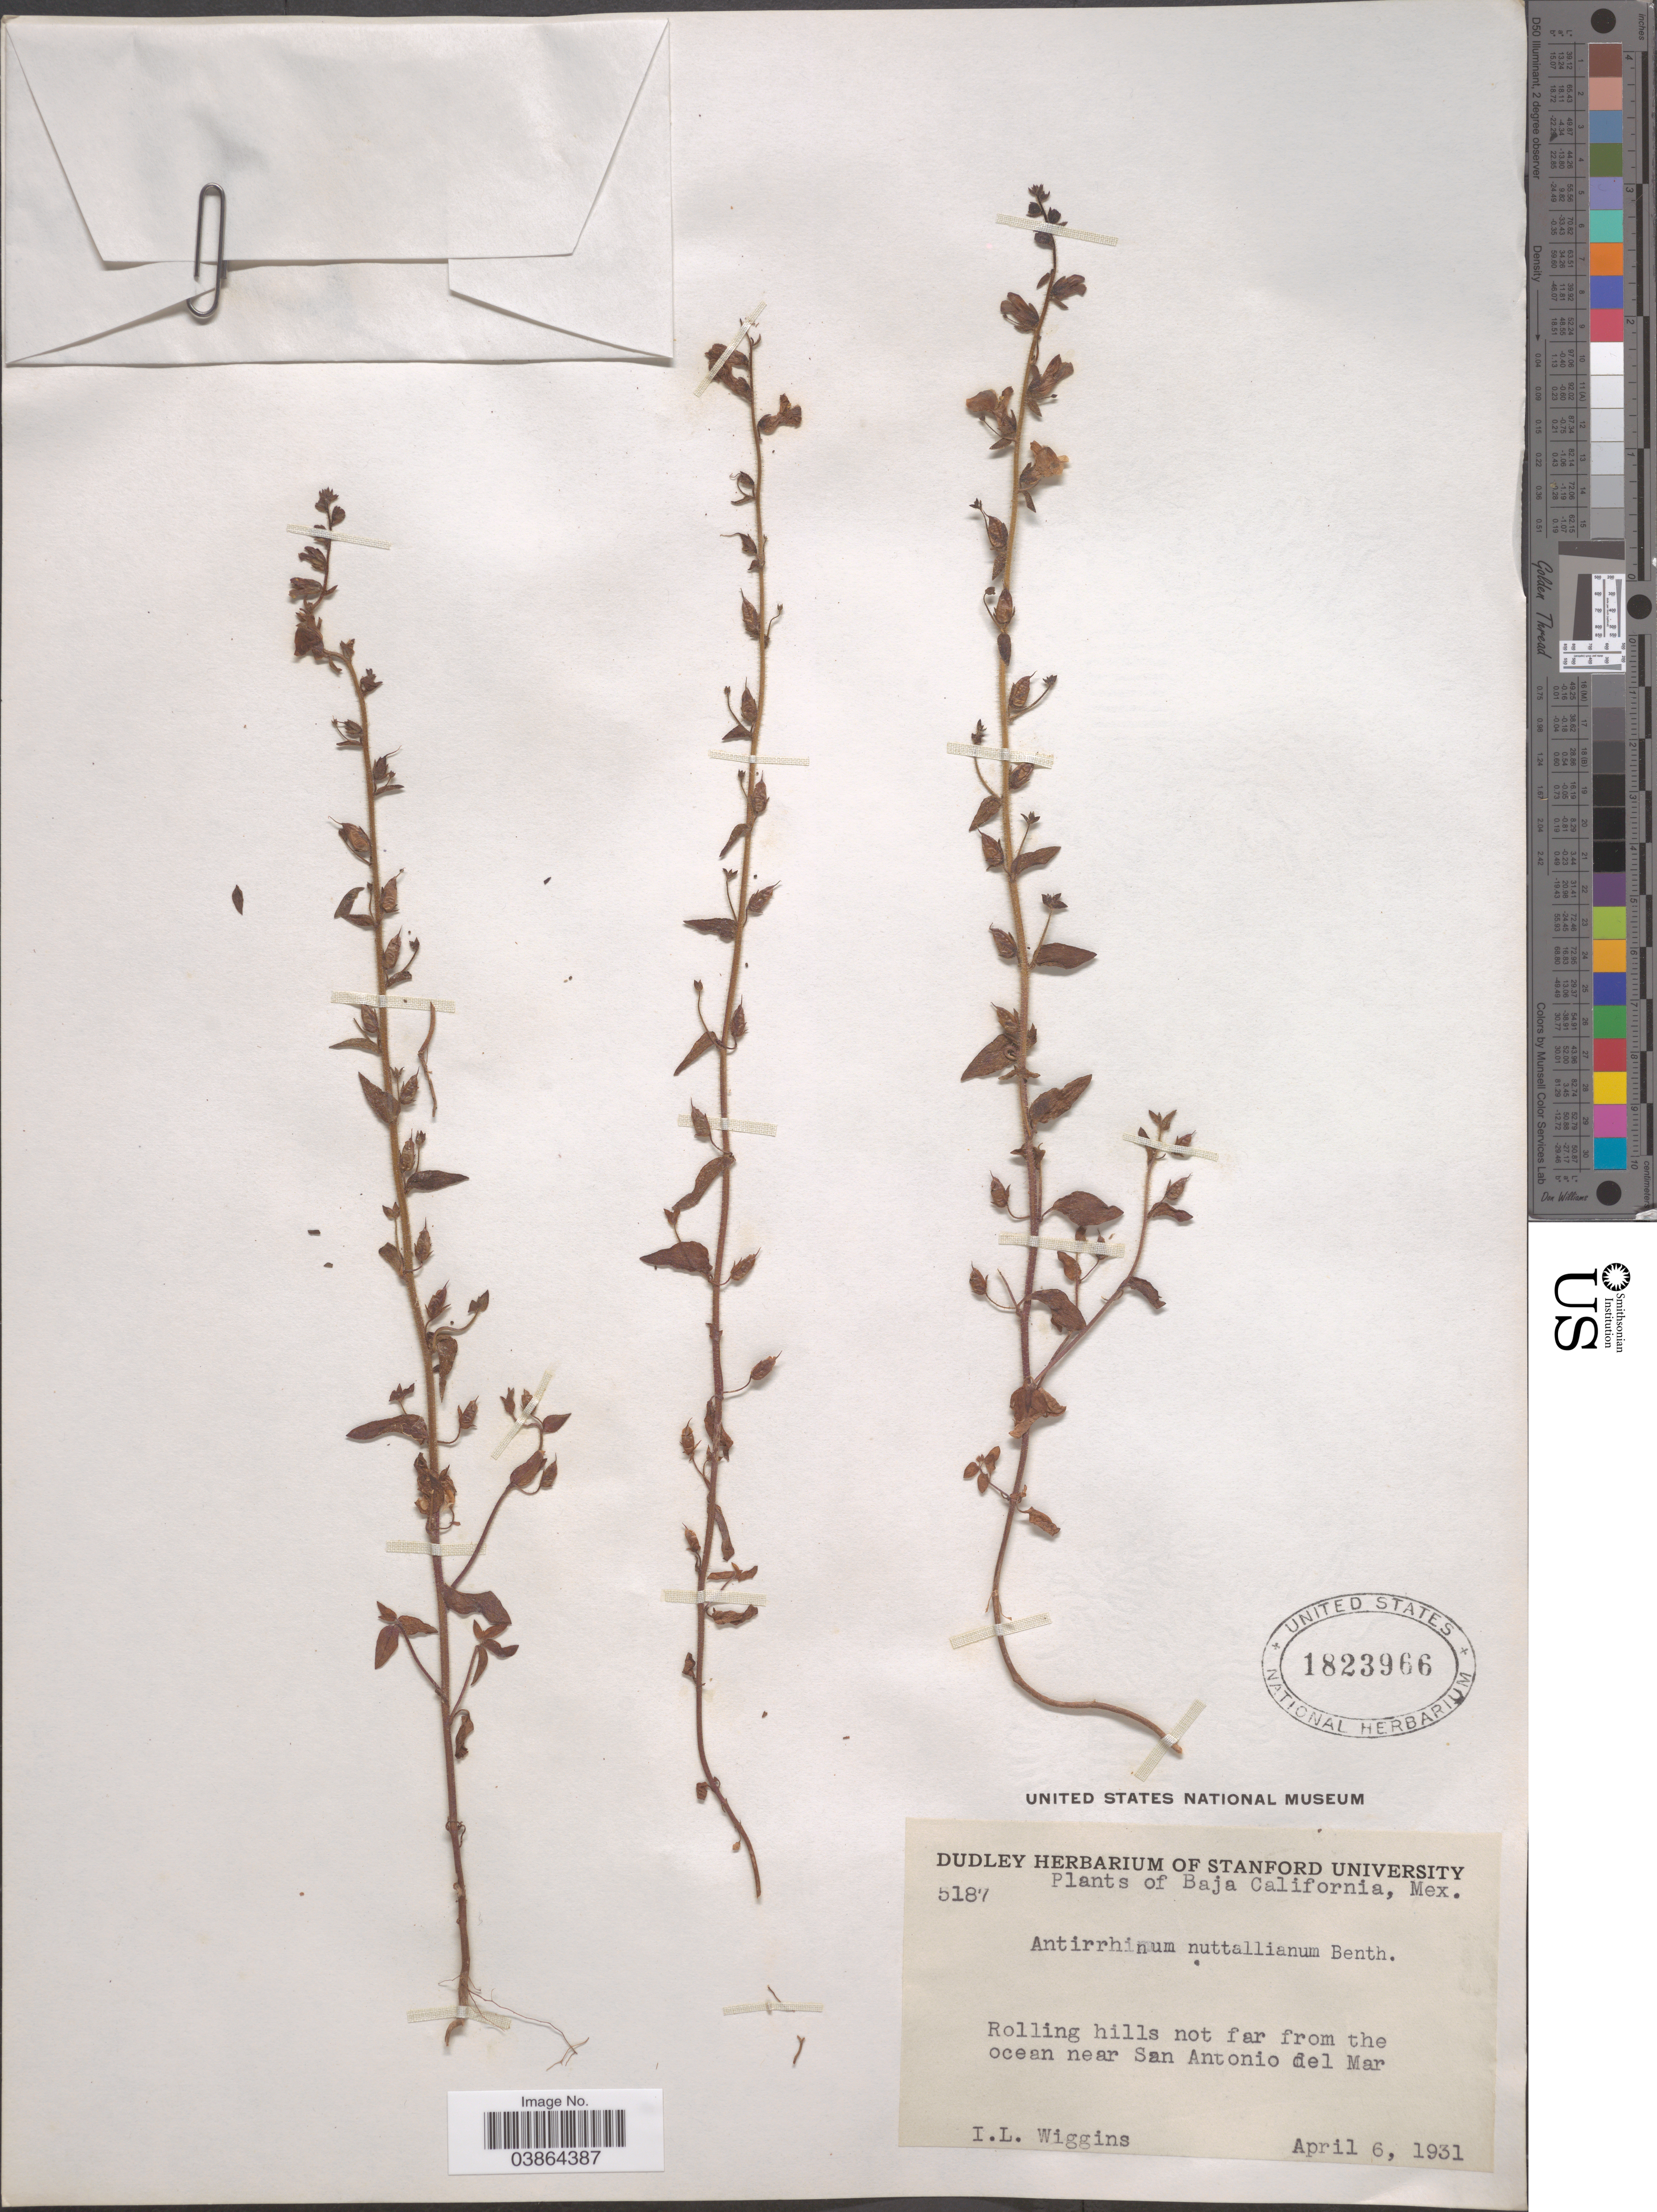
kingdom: Plantae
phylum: Tracheophyta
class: Magnoliopsida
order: Lamiales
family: Plantaginaceae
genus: Sairocarpus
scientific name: Sairocarpus nuttallianus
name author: (Benth.) D.A. Sutton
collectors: I. L. Wiggins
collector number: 5187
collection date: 1931-04-06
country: Mexico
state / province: Baja California Norte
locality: Rolling hills not far from the ocean near San Antonio del Mar.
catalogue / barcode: US 1823966